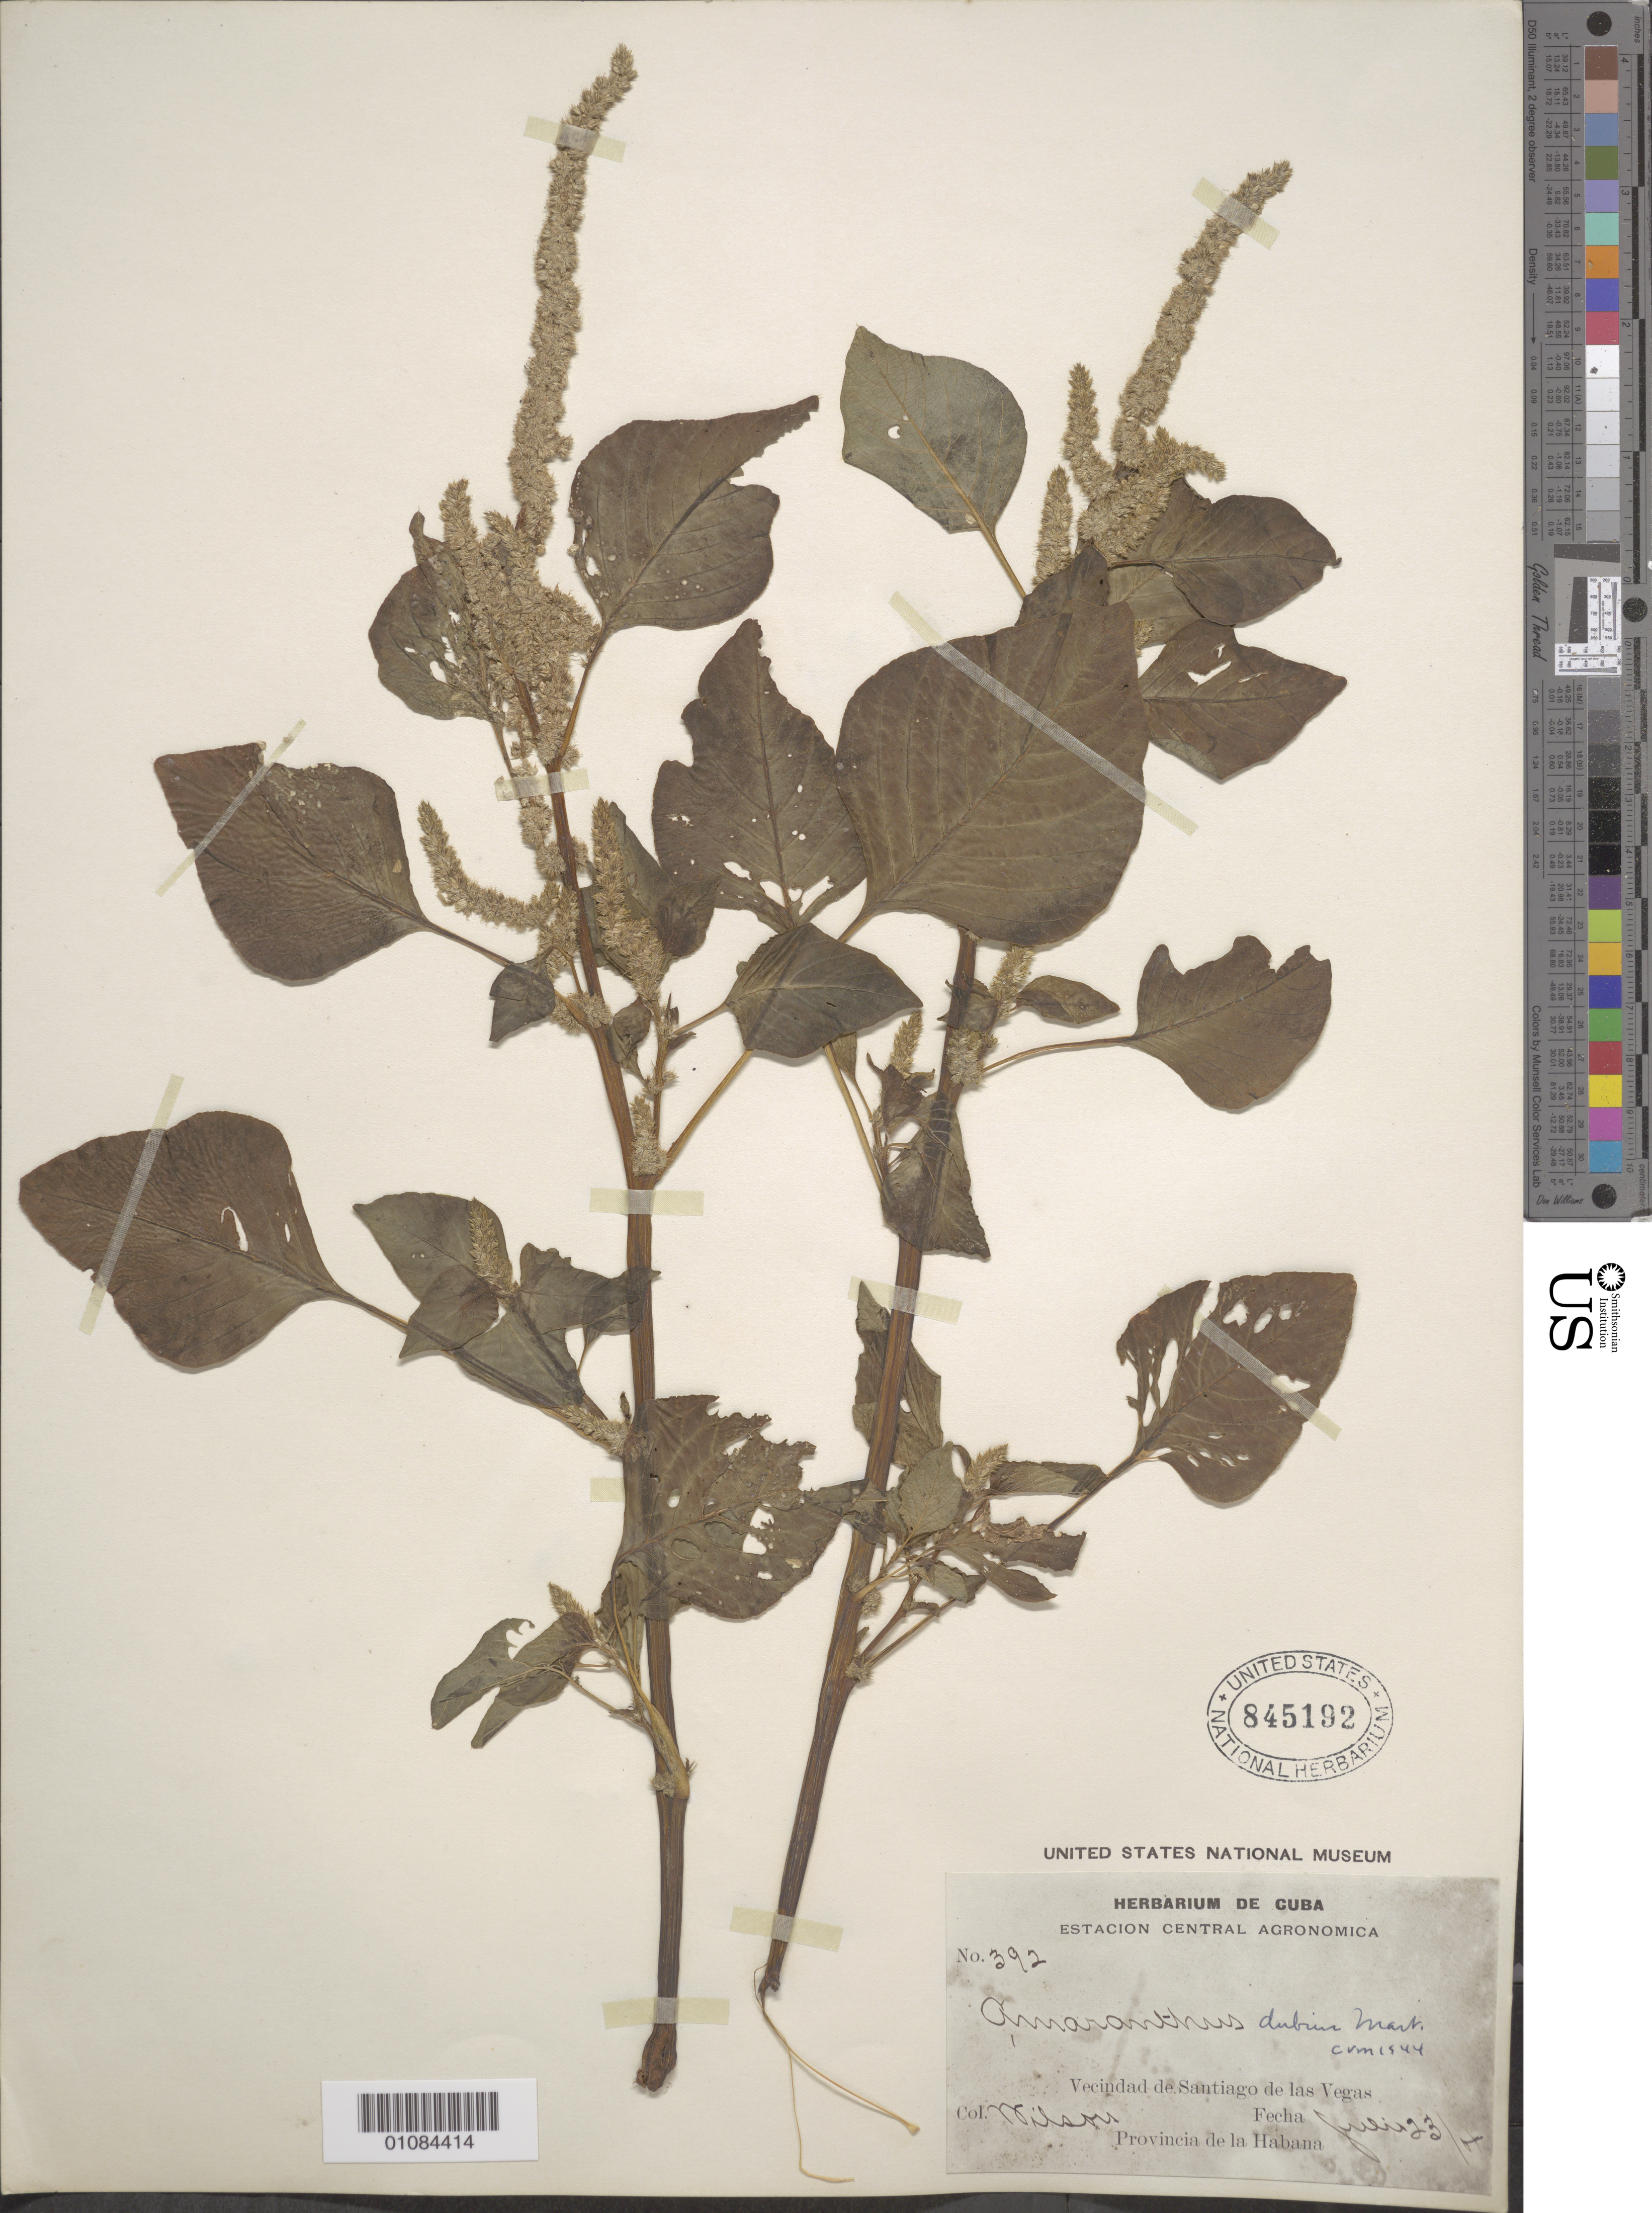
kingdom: Plantae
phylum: Tracheophyta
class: Magnoliopsida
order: Caryophyllales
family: Amaranthaceae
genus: Amaranthus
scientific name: Amaranthus dubius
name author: Mart. ex Thell.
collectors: -- Wilson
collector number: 392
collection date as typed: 23 Jul 1904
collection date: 1904-07-23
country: Cuba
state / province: La Habana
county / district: Municipio Boyeros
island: Cuba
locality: Santiago de las Vegas (vecindad de)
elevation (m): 97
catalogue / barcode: US 845192